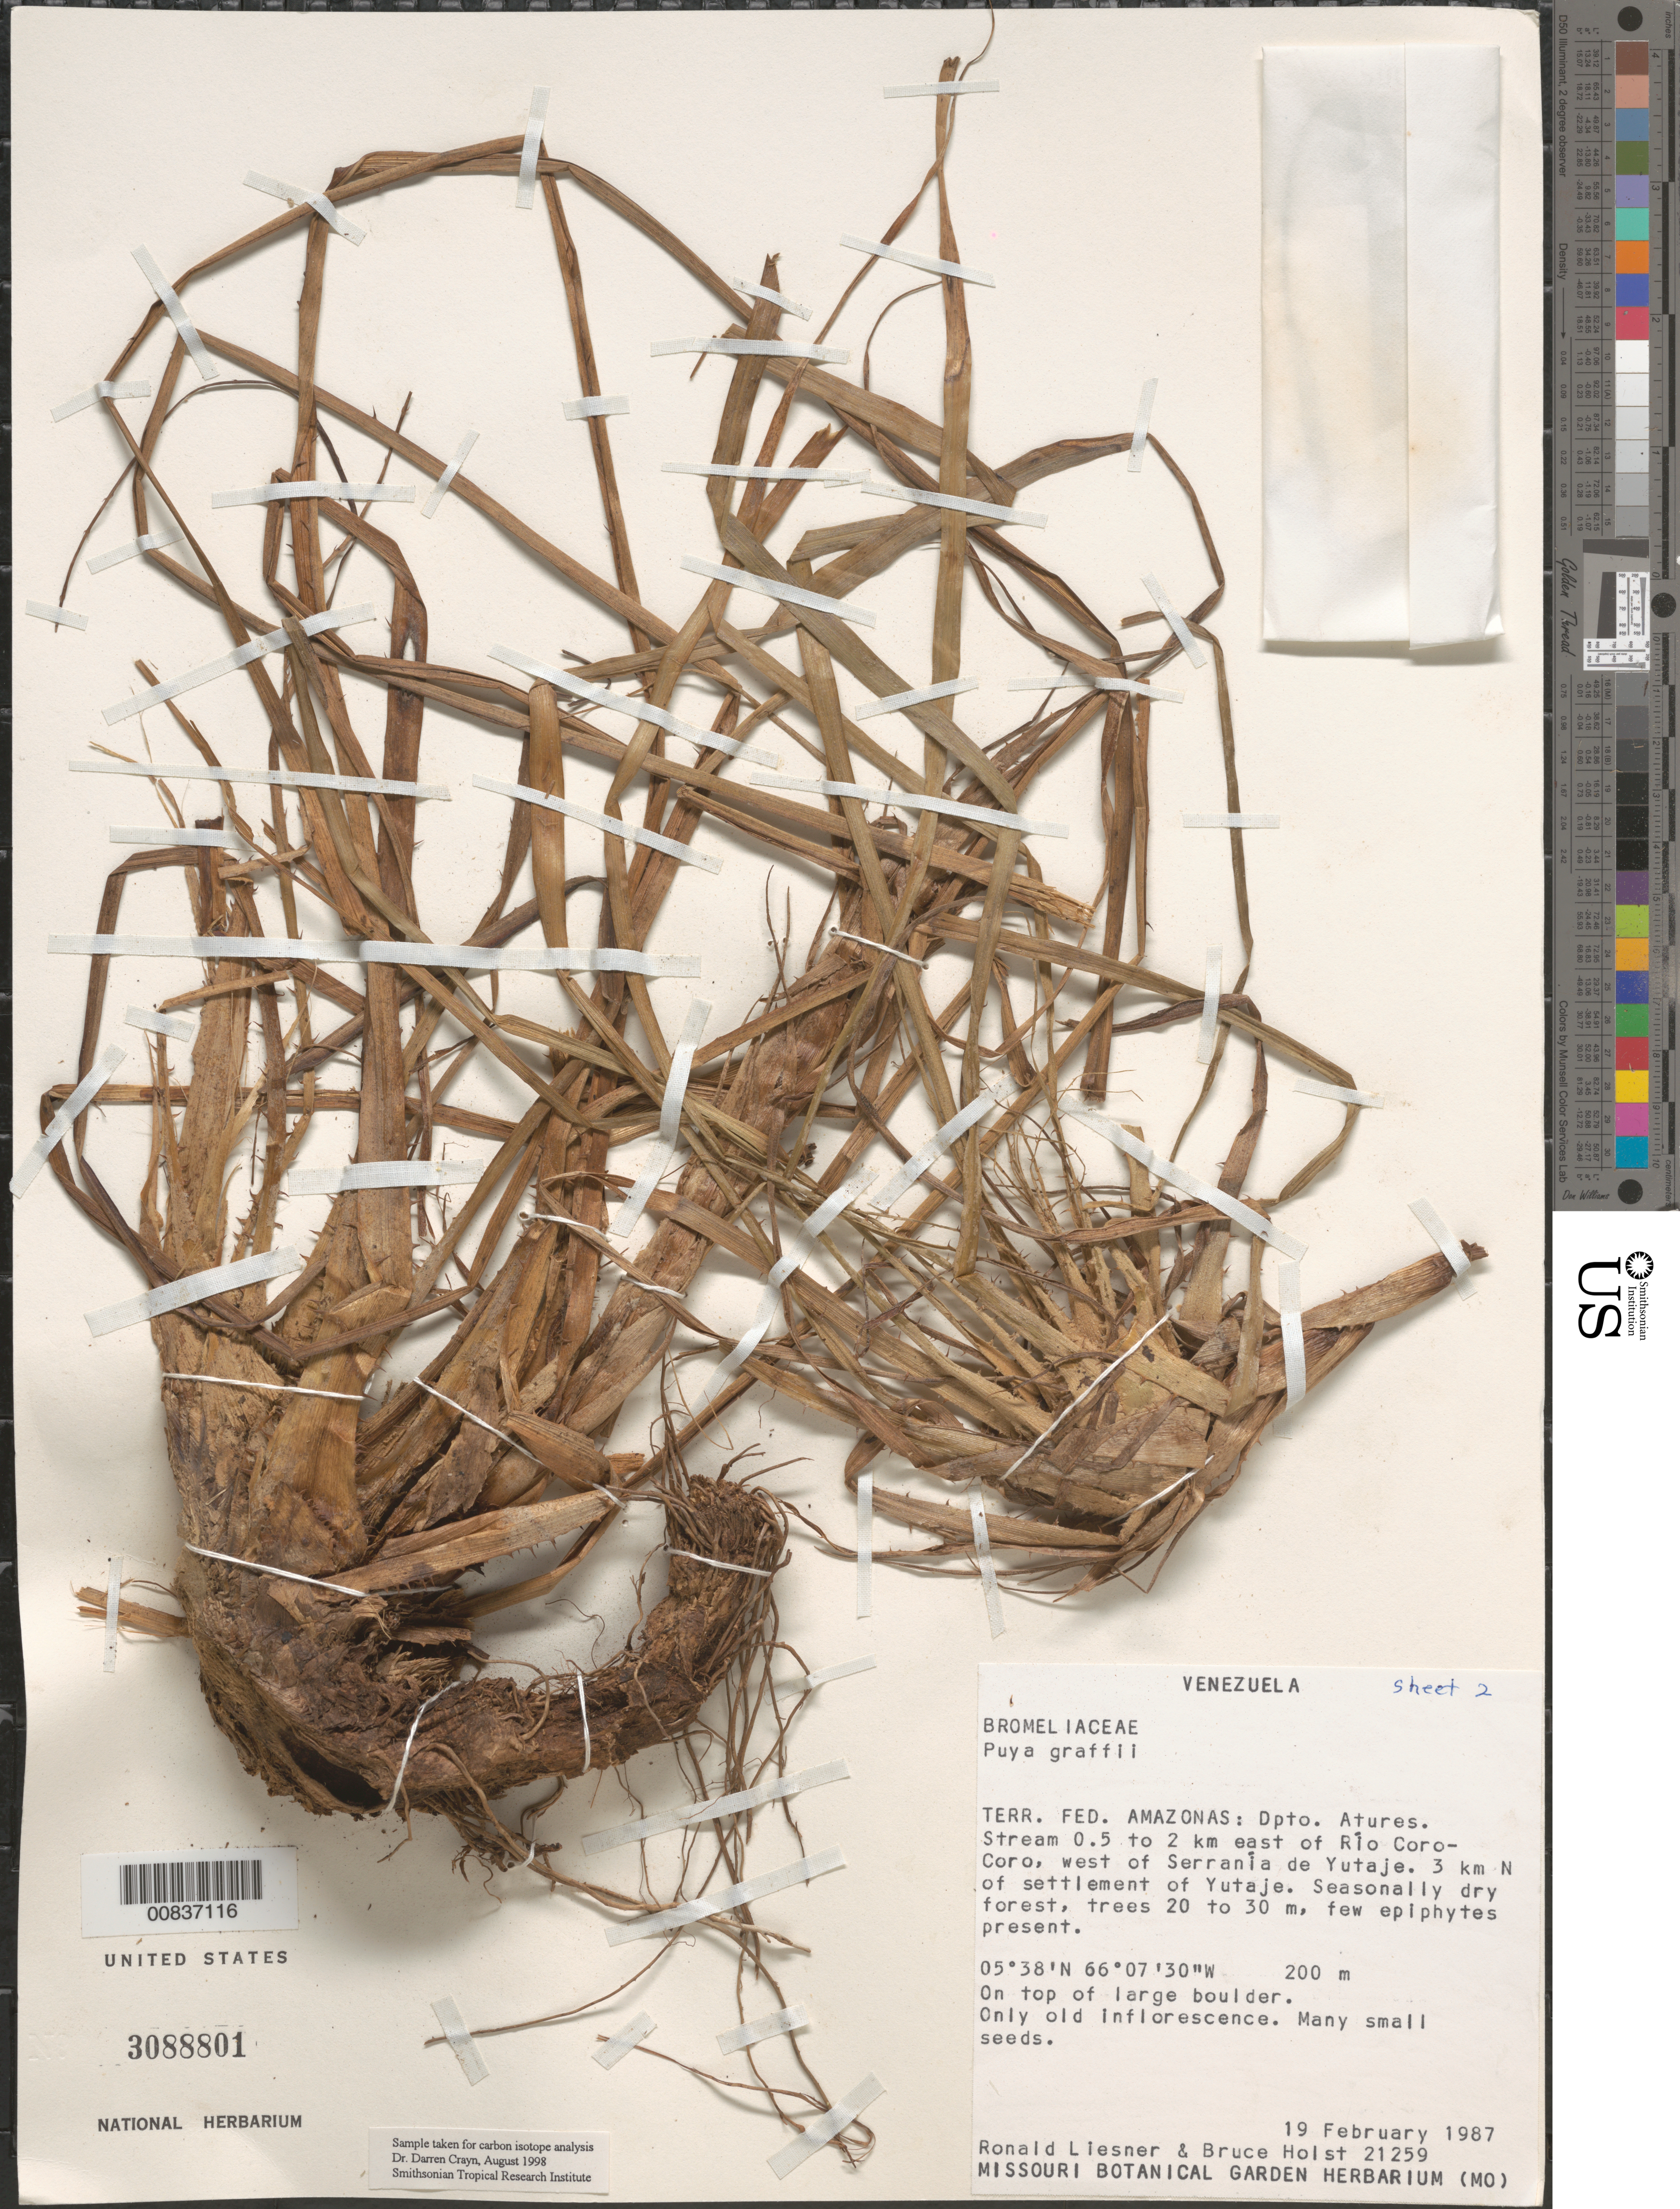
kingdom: Plantae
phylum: Tracheophyta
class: Liliopsida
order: Poales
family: Bromeliaceae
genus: Puya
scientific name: Puya grafii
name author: Rauh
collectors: R. L. Liesner & B. Holst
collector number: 21259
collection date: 1987-02-19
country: Venezuela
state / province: Amazonas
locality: Terr. Fed. Amazonas: Dpto. Atures. Stream 0.5 to 2 km east of Río CoroCoro, west of Serrania de Yutaje. 3 km N of settlement of Yutaje.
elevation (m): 200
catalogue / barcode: US 3088801